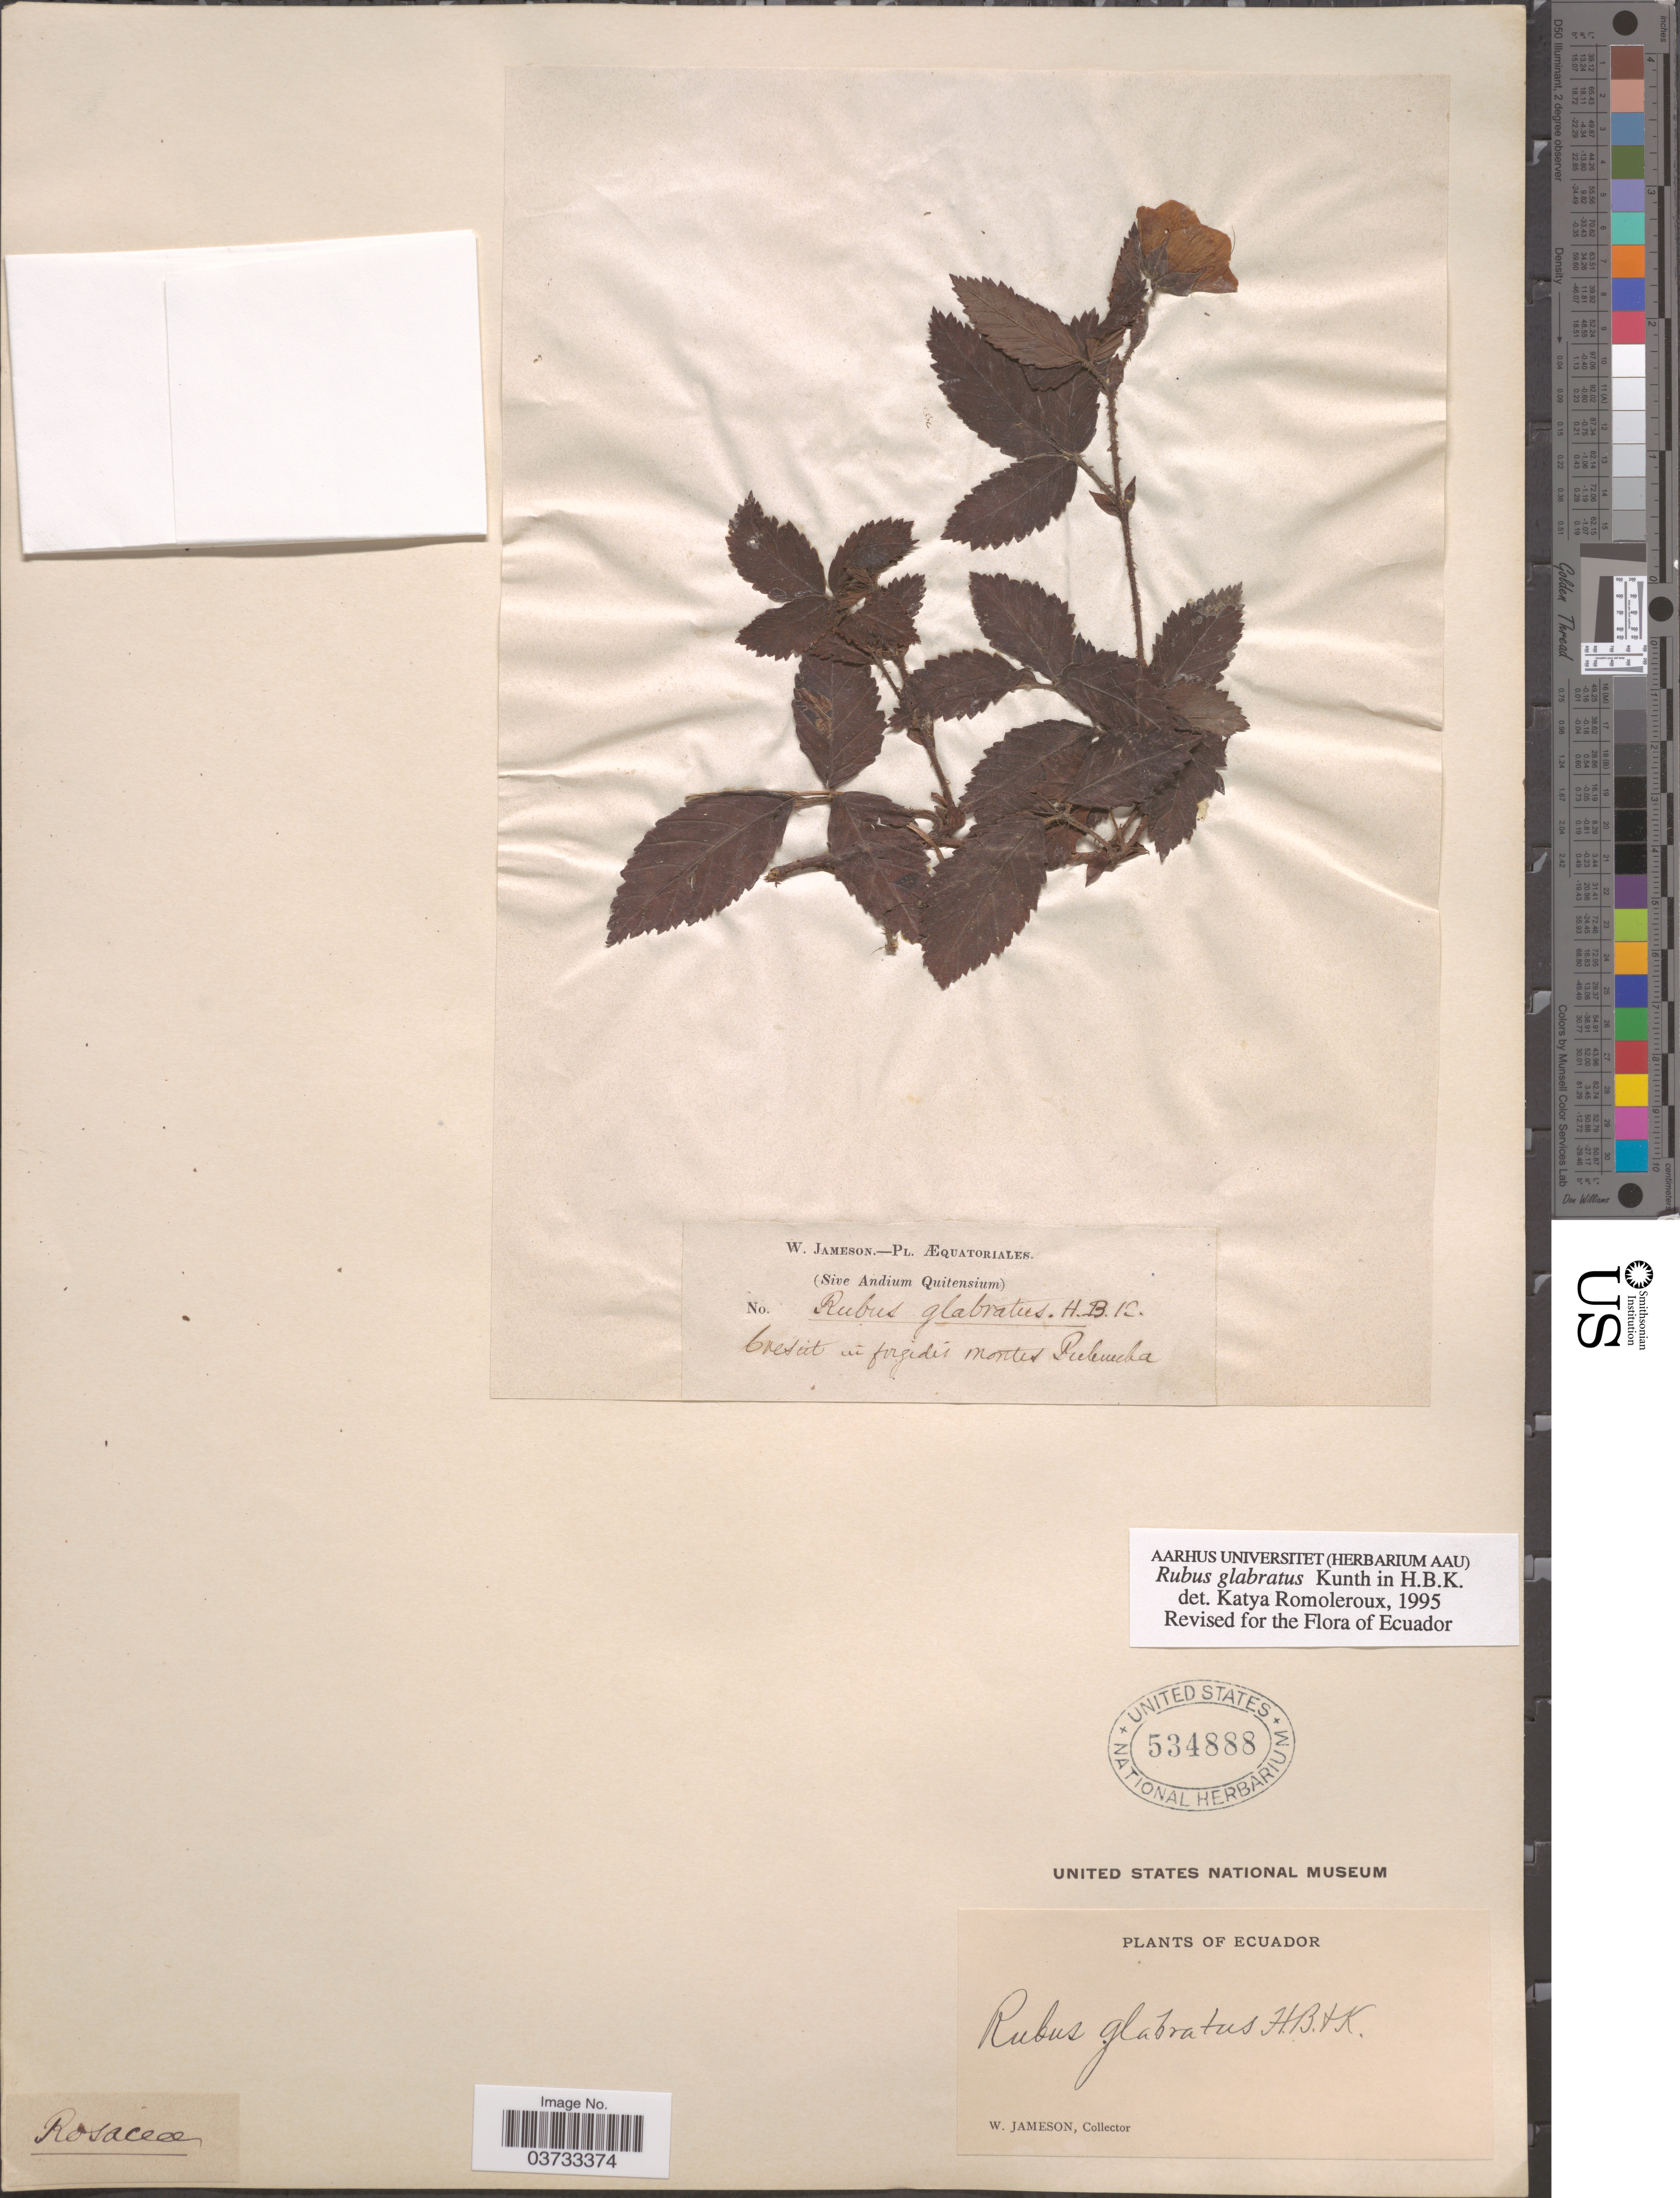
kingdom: Plantae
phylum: Tracheophyta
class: Magnoliopsida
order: Rosales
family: Rosaceae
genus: Rubus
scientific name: Rubus glabratus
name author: Kunth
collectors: W. Jameson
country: Ecuador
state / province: Pichincha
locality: (Sive Andium Quitensium). [unsure placement] Crescit in frigidis montes Pichincha.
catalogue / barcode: US 534888